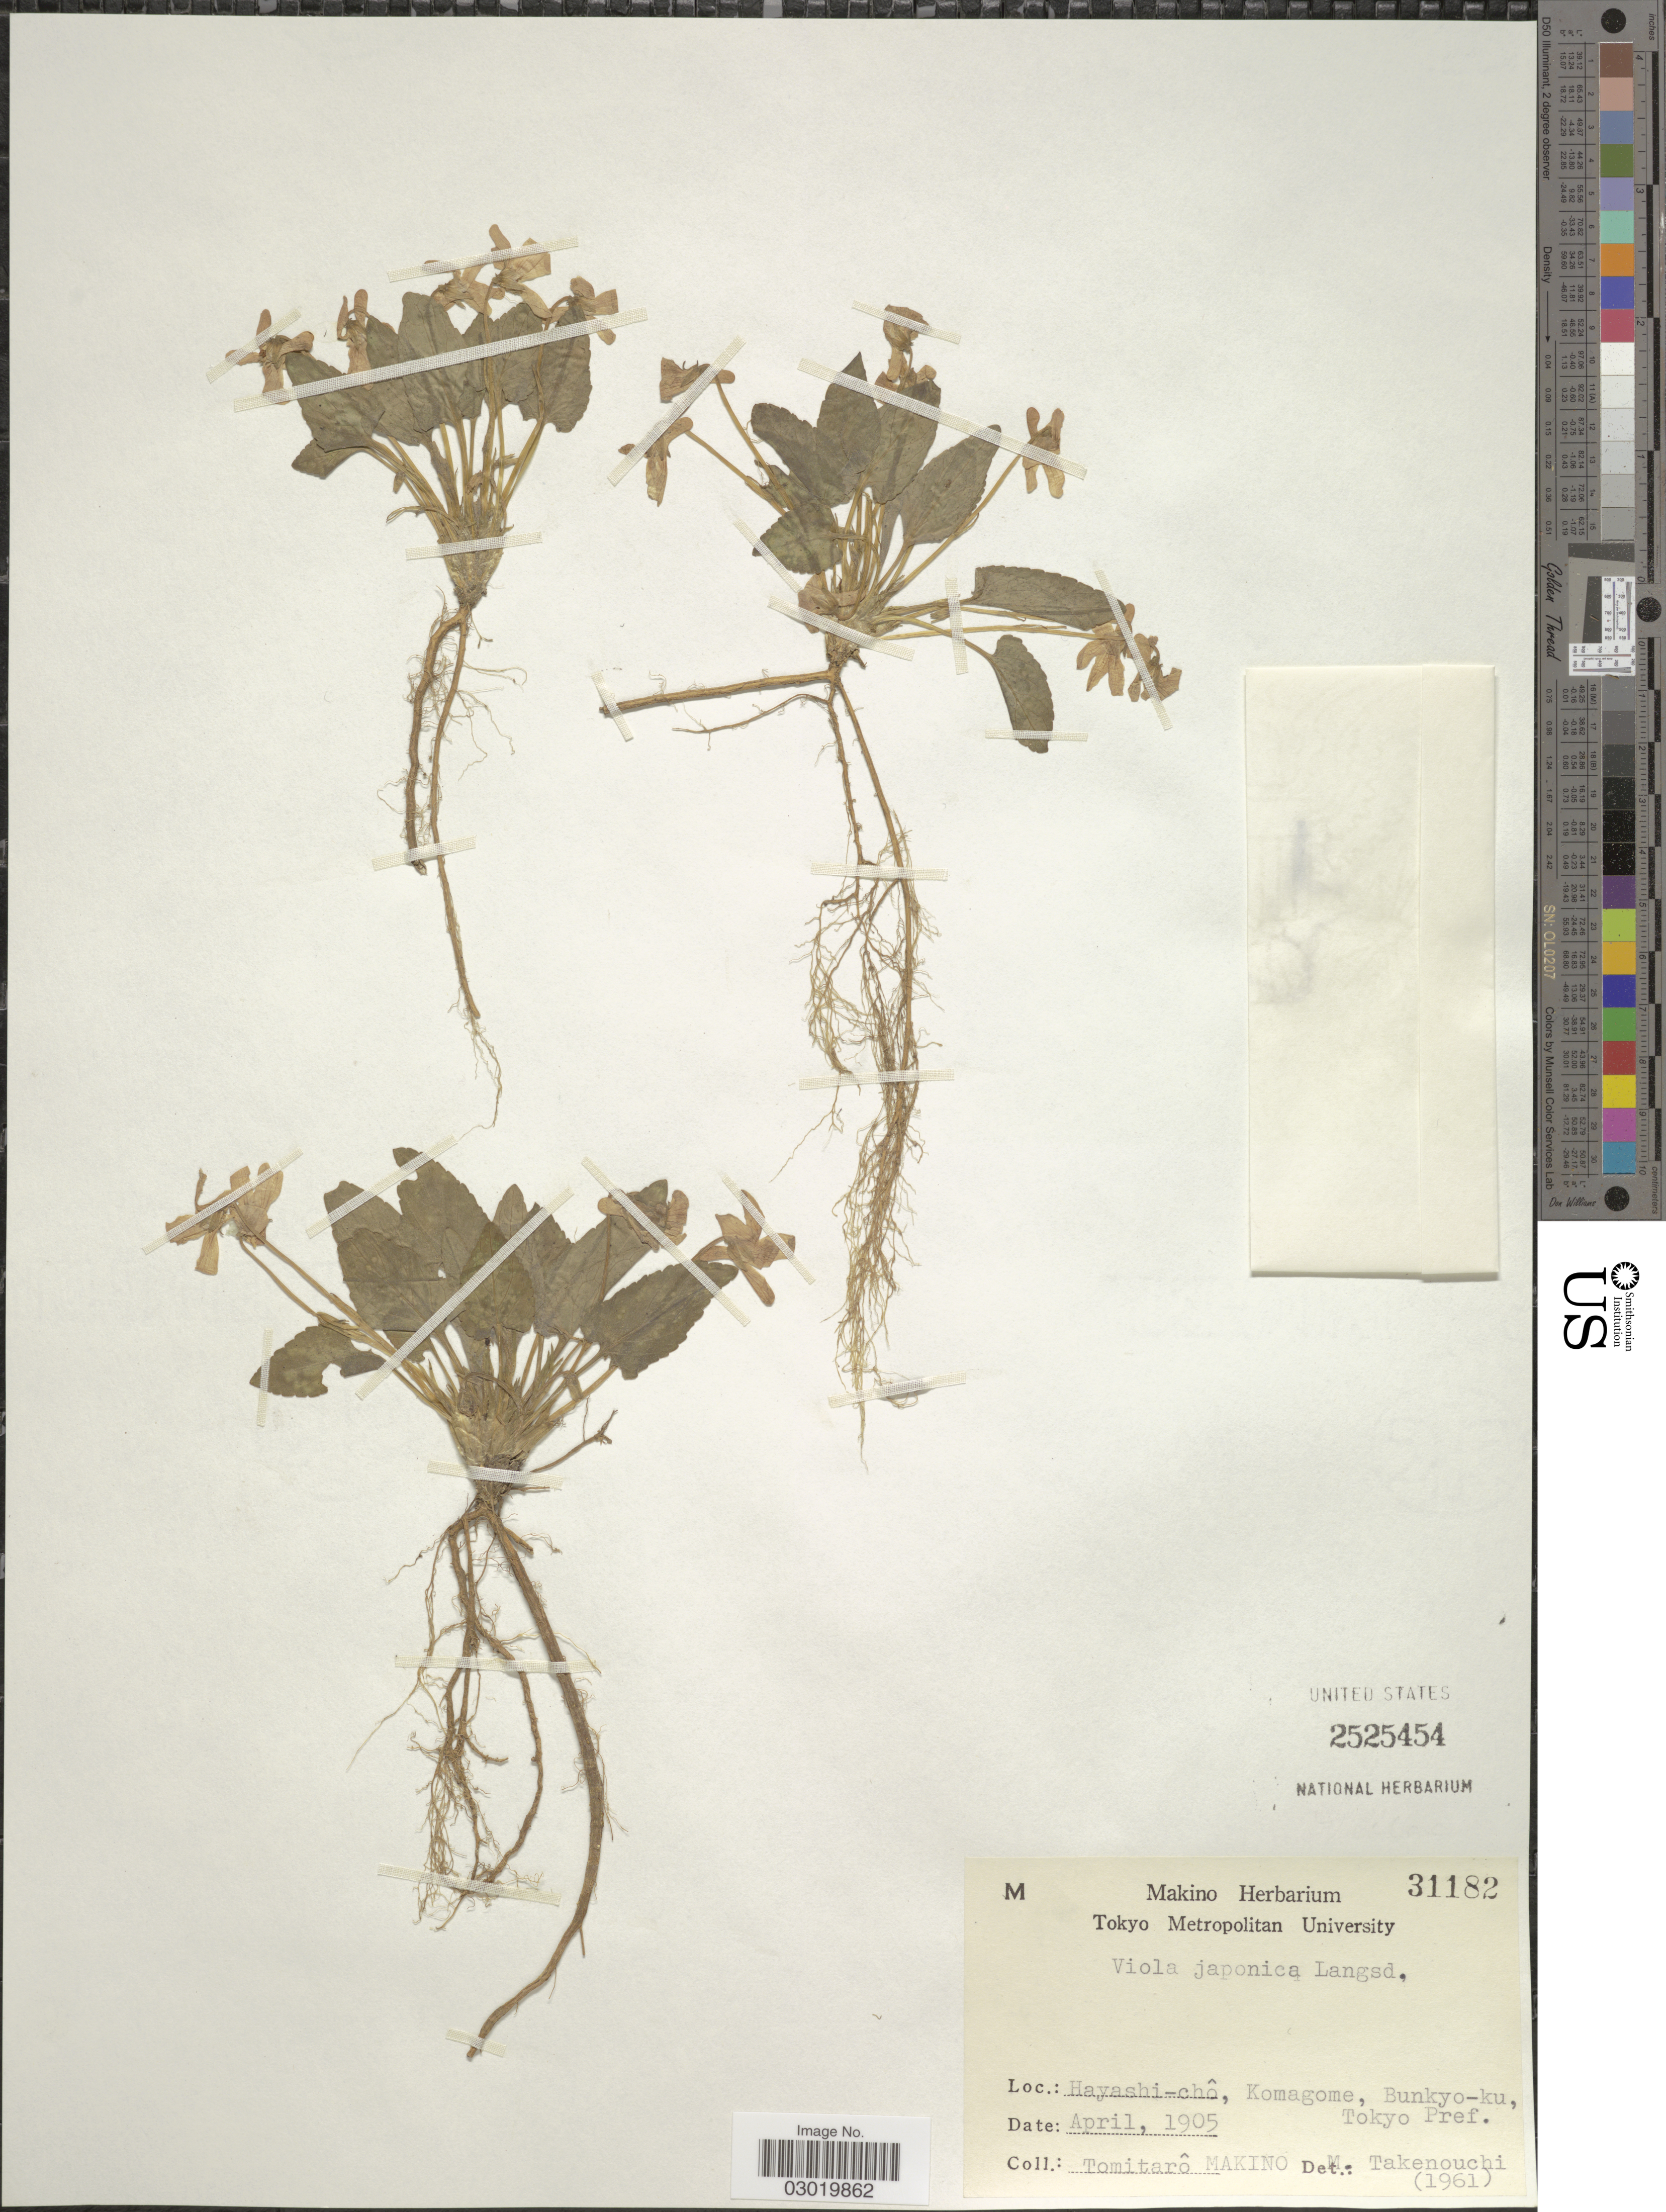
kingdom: Plantae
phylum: Tracheophyta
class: Magnoliopsida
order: Malpighiales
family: Violaceae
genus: Viola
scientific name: Viola japonica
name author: Langsd. ex DC.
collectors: T. Makino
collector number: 31182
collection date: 1905-04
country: Japan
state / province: Tokyo, Federal City of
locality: Hayashi-chô, Komagome, Bunkyo-ku, Tokyo Pref.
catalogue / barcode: US 2525454